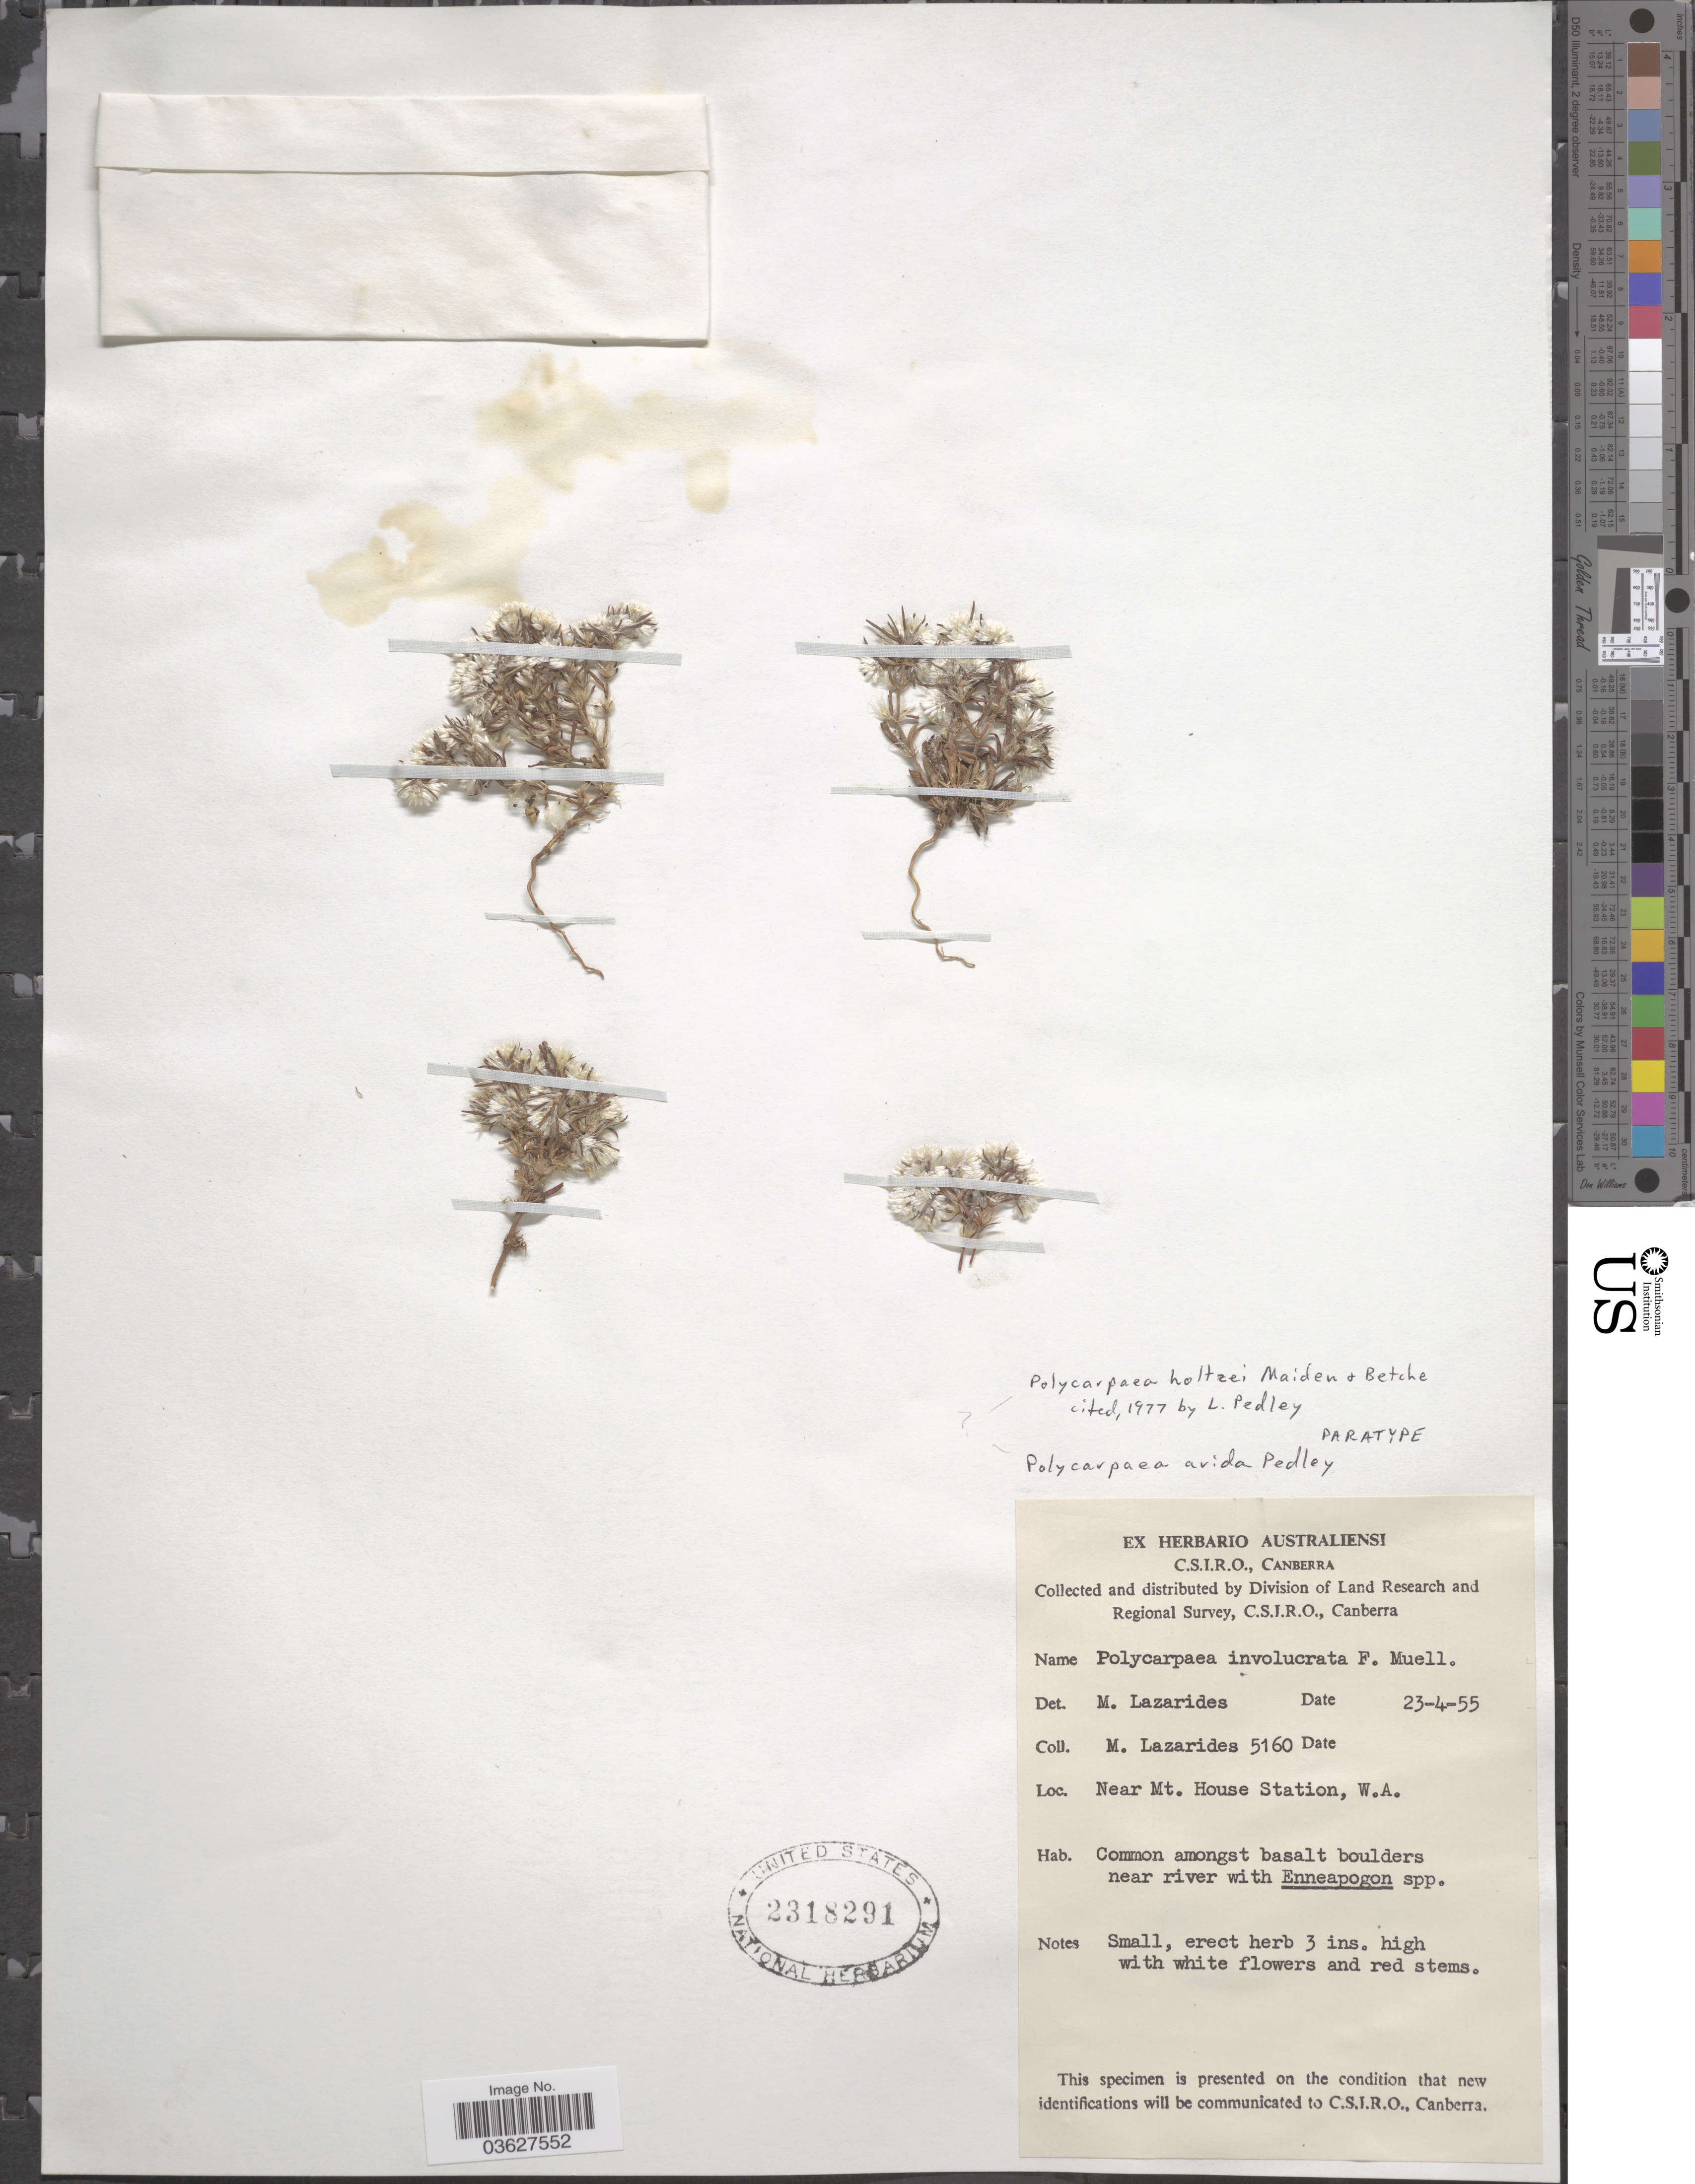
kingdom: Plantae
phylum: Tracheophyta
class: Magnoliopsida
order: Caryophyllales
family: Caryophyllaceae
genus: Polycarpaea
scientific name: Polycarpaea arida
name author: Pedley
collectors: M. Lazarides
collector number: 5160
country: Australia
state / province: Western Australia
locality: Near Mt. House Station.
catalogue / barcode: US 2318291